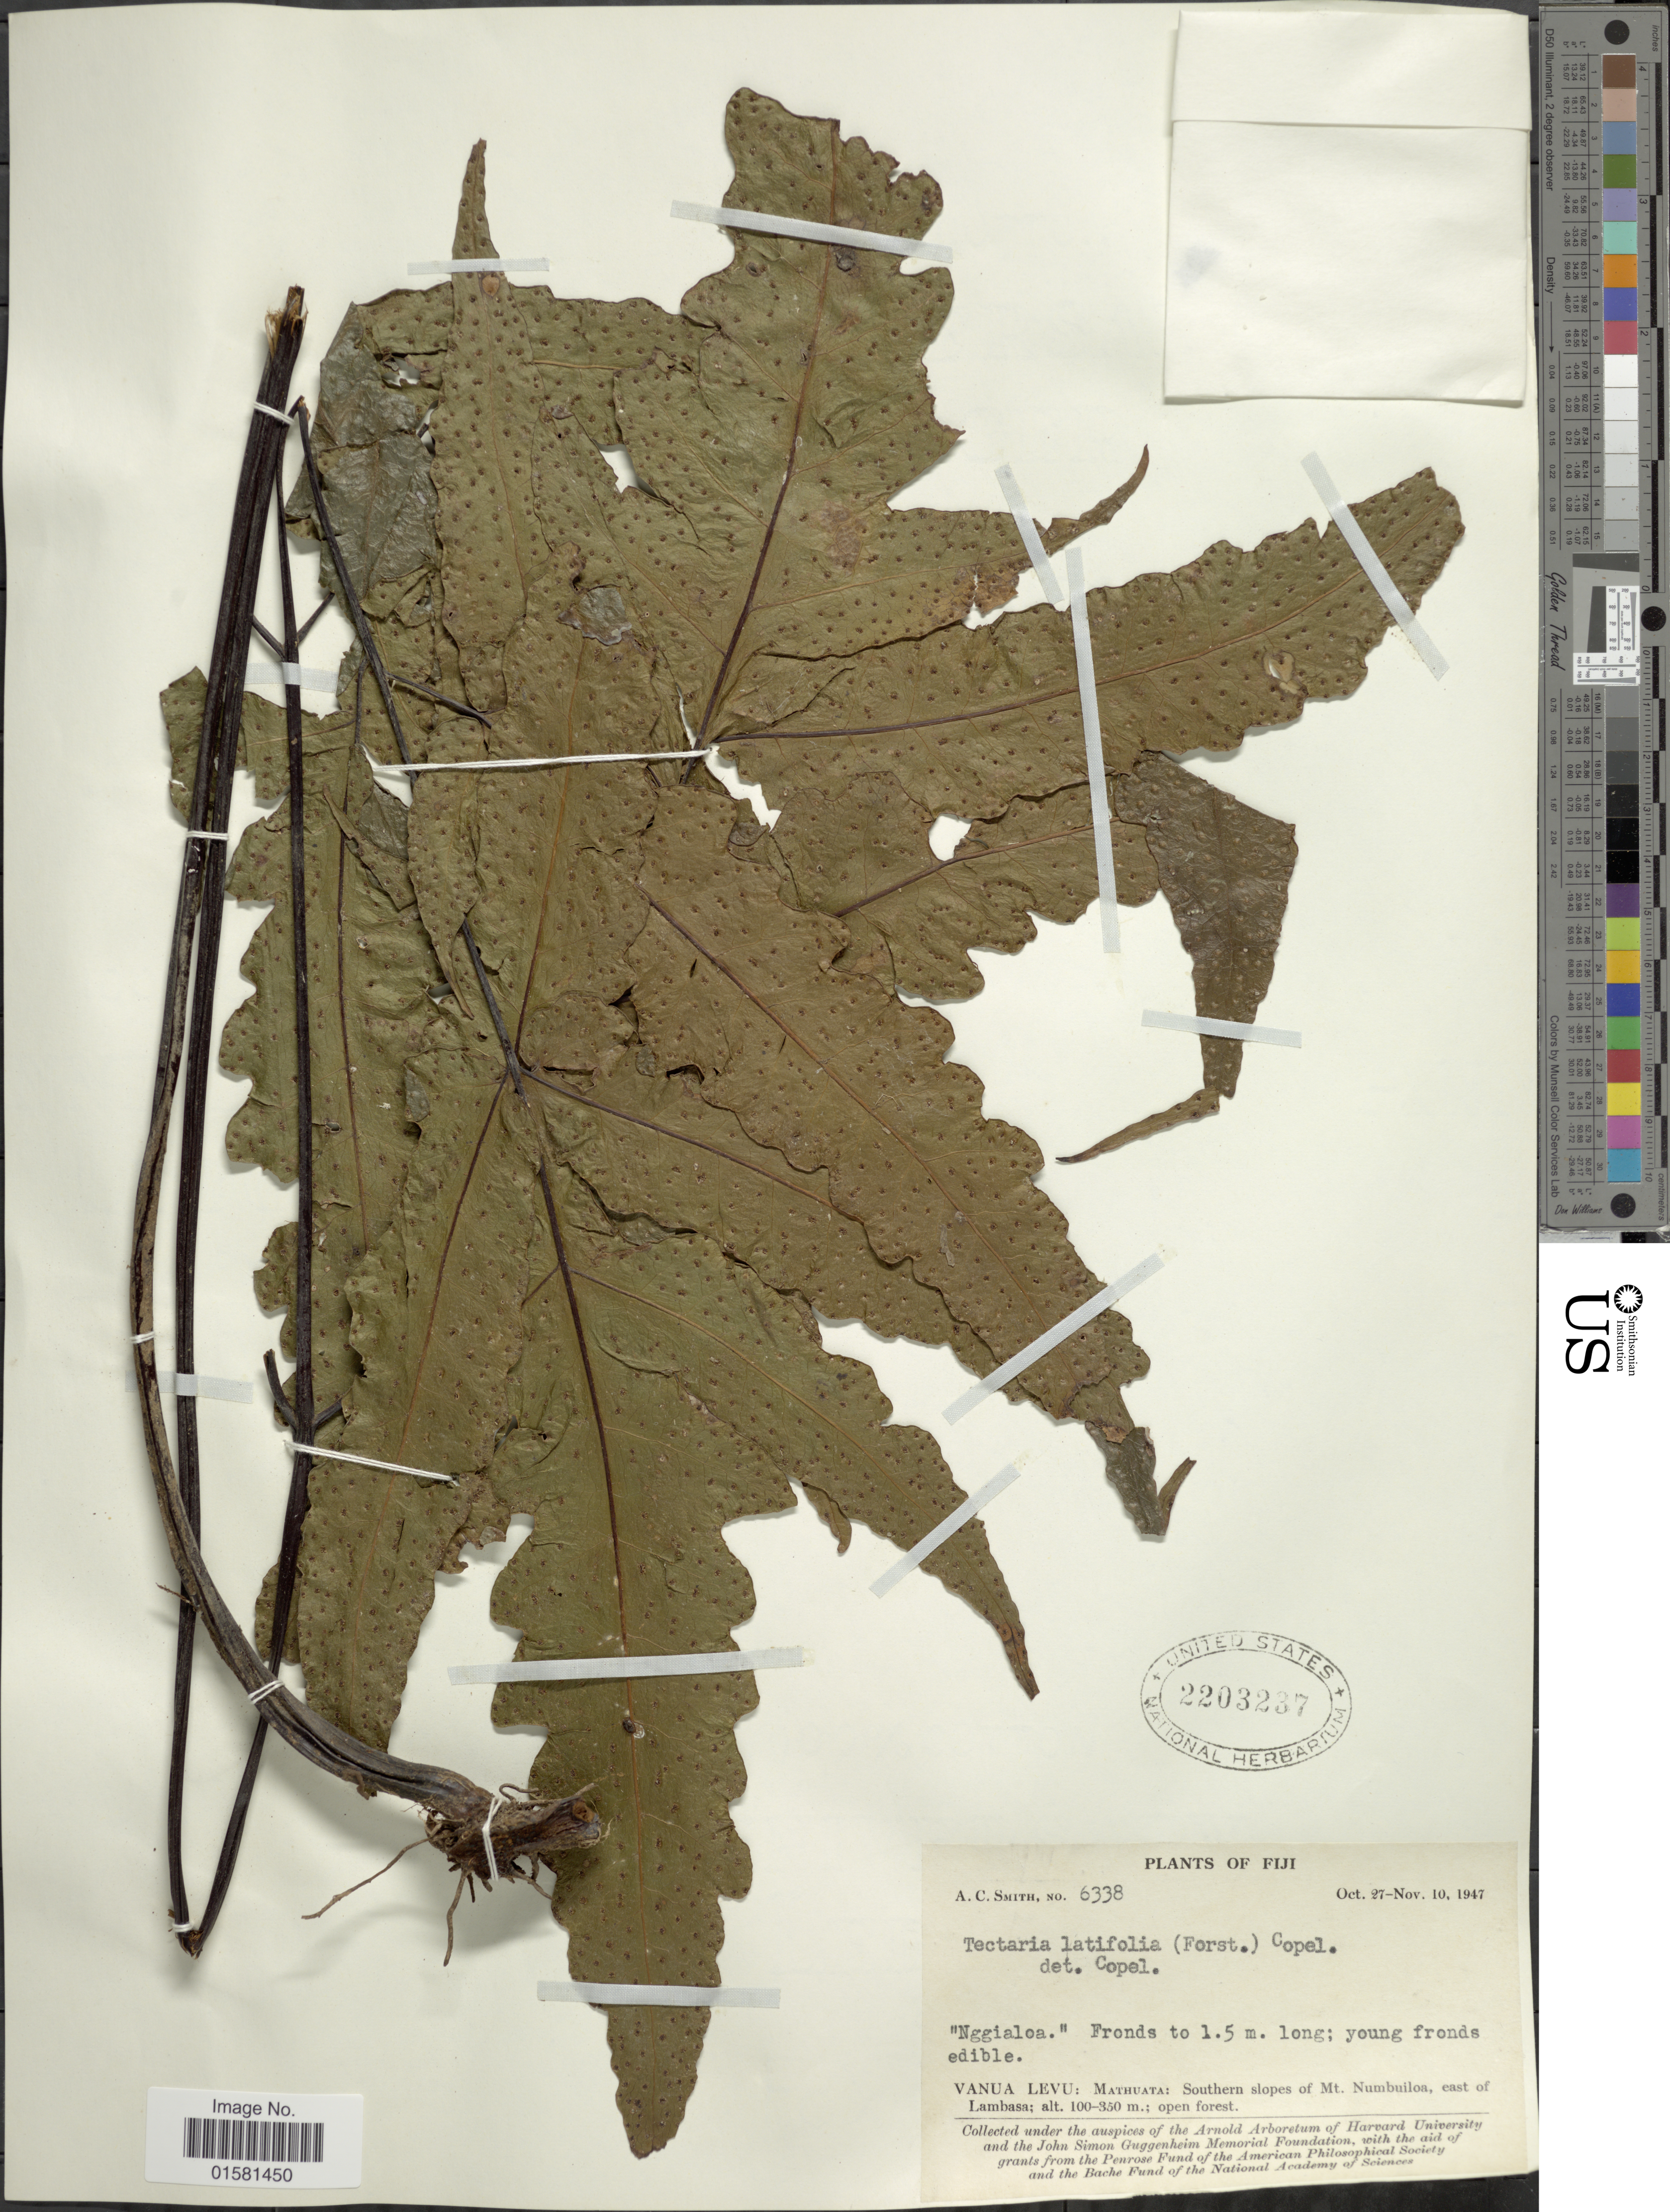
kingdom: Plantae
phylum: Tracheophyta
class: Polypodiopsida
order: Polypodiales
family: Tectariaceae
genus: Tectaria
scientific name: Tectaria latifolia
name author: (G. Forst.) Copel.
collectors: A. C. Smith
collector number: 6338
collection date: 1947-10-27/1947-11-10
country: Fiji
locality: Fiji, Vanua Levu: Mathuata: Southern slopes of Mt. Numbuiloa, east of Lambasa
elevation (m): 100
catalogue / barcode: US 2203237